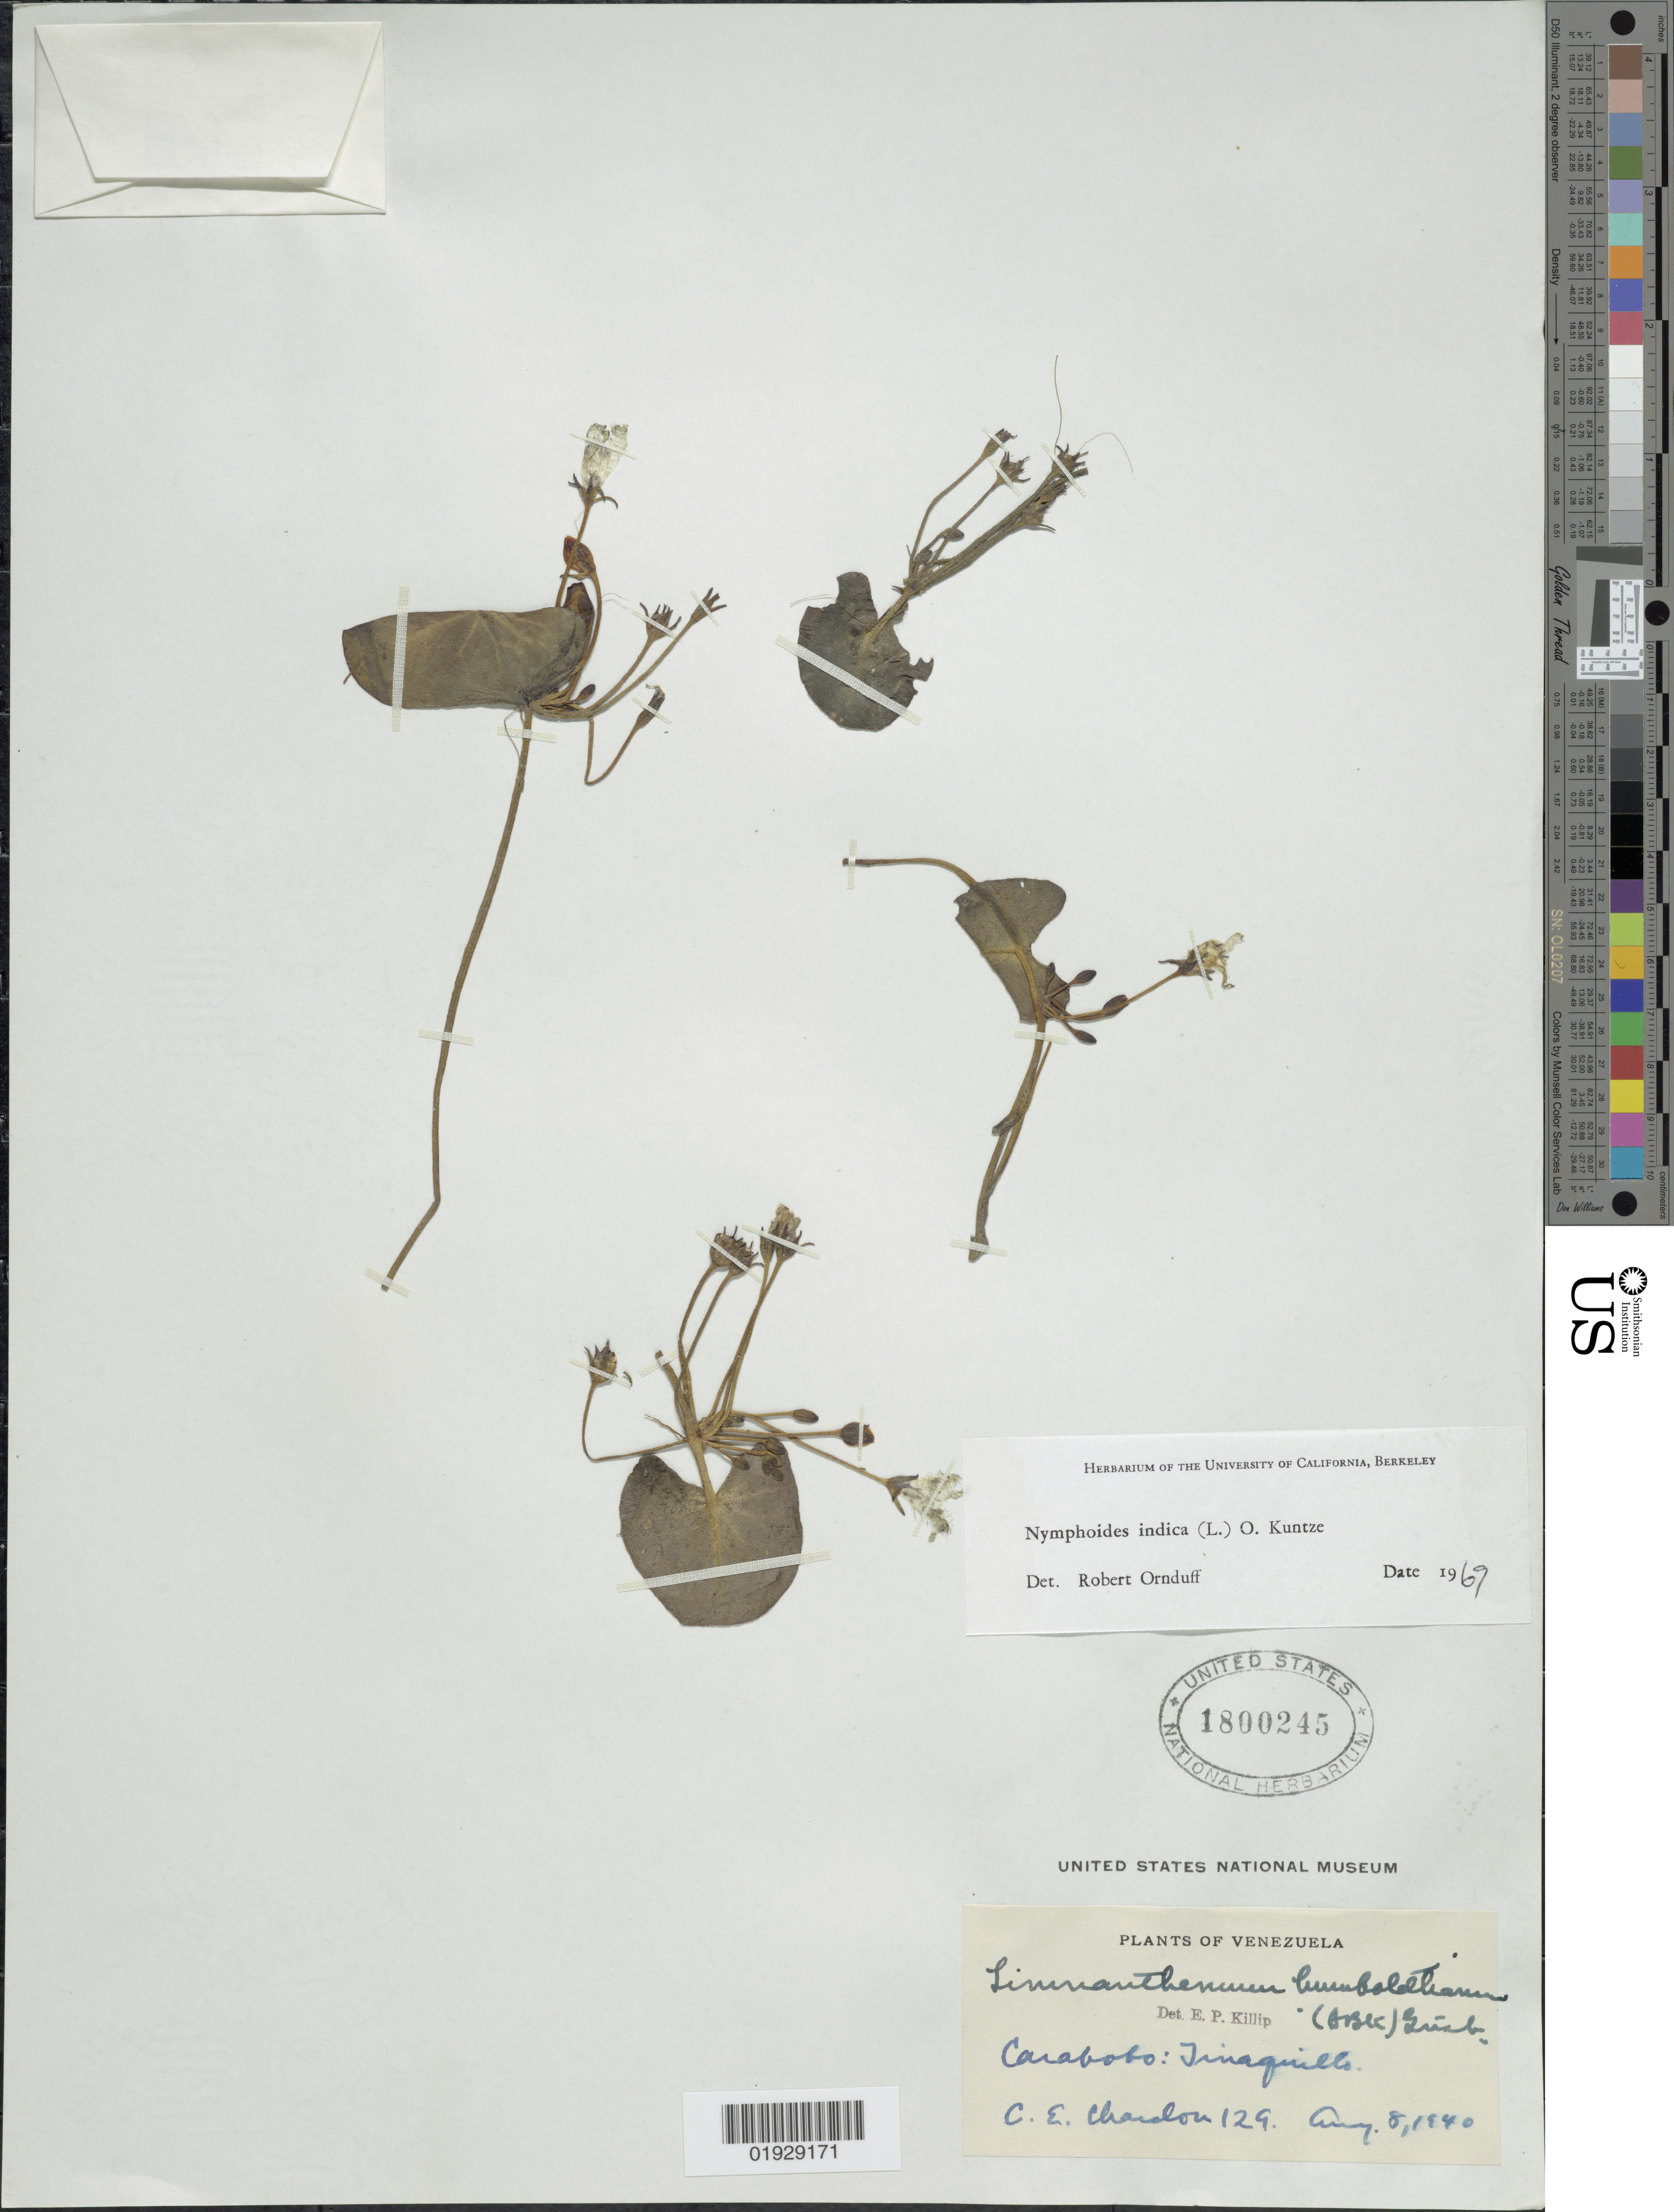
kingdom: Plantae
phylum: Tracheophyta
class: Magnoliopsida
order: Asterales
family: Menyanthaceae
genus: Nymphoides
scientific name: Nymphoides indica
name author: (L.) Kuntze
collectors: C. E. Chardón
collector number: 129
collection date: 1940-08-08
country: Venezuela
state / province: Carabobo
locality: Tinaquillo.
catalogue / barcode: US 1800245